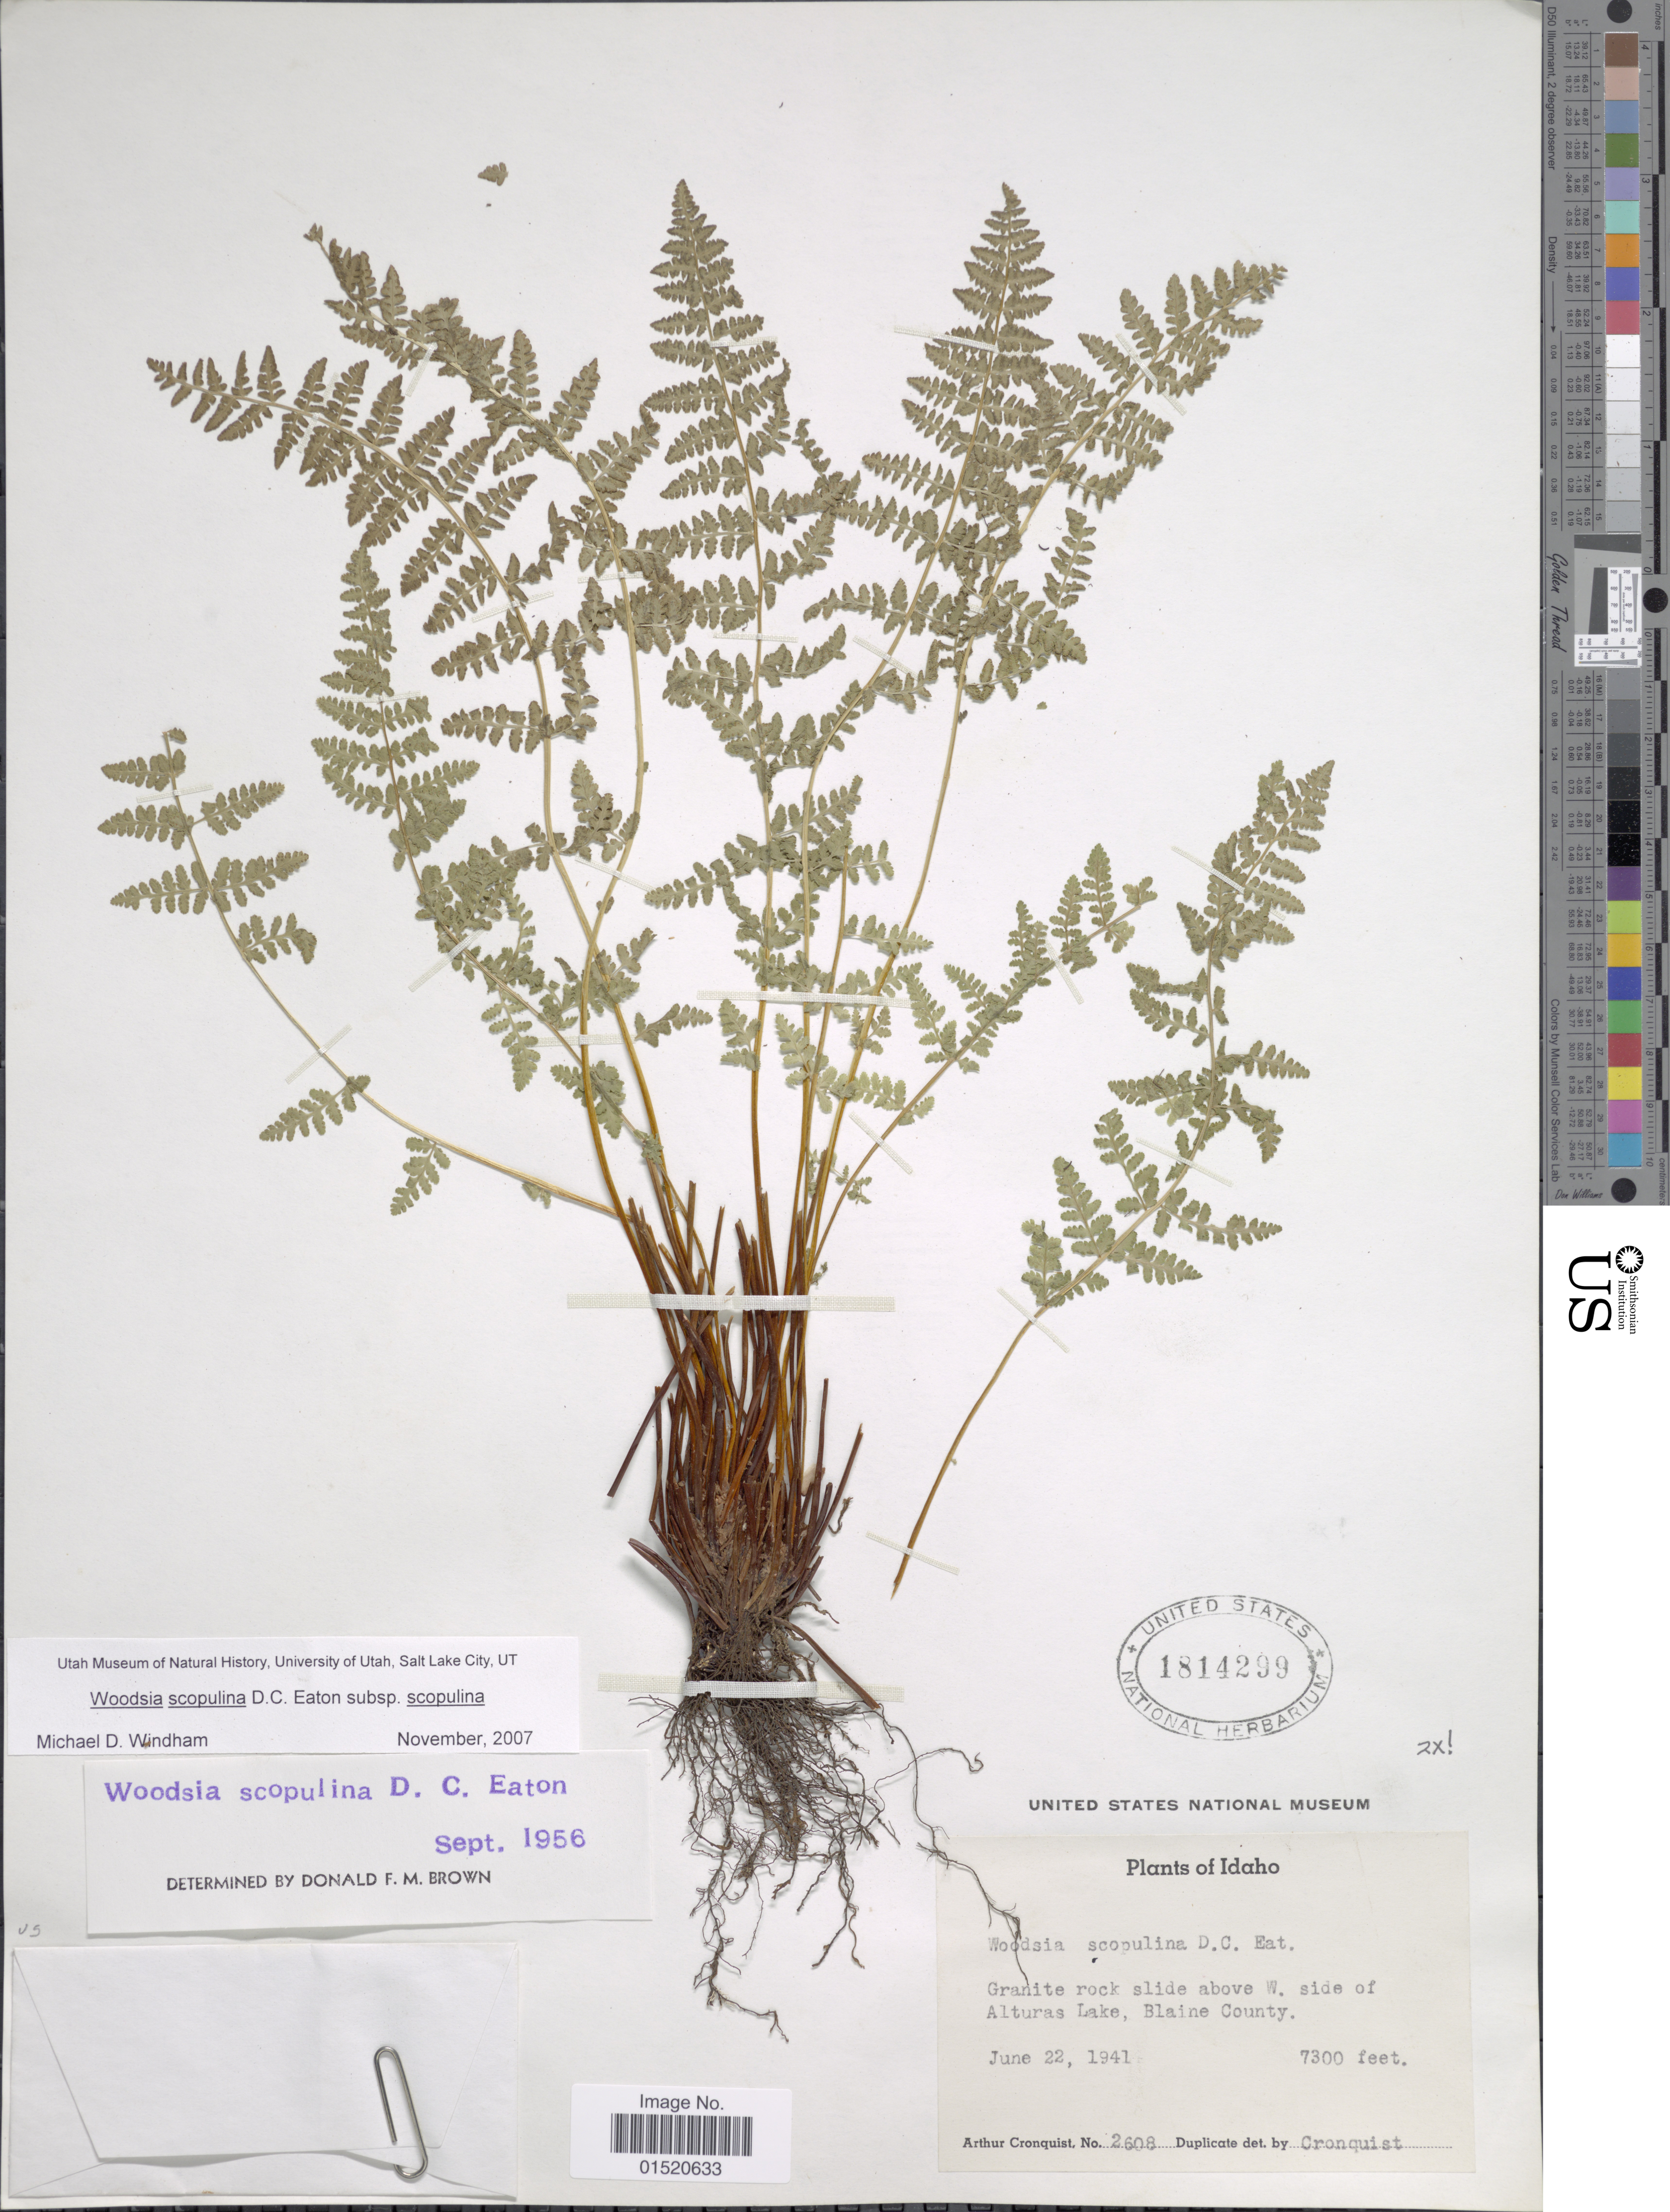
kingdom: Plantae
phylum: Tracheophyta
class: Polypodiopsida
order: Polypodiales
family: Woodsiaceae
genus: Woodsia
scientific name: Woodsia scopulina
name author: D.C. Eaton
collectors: A. J. Cronquist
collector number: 2608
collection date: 1941-06-22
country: United States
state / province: Idaho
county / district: Blaine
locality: Granite rocks slide above W. side of Alturas Lake.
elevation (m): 2225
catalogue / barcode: US 1814299